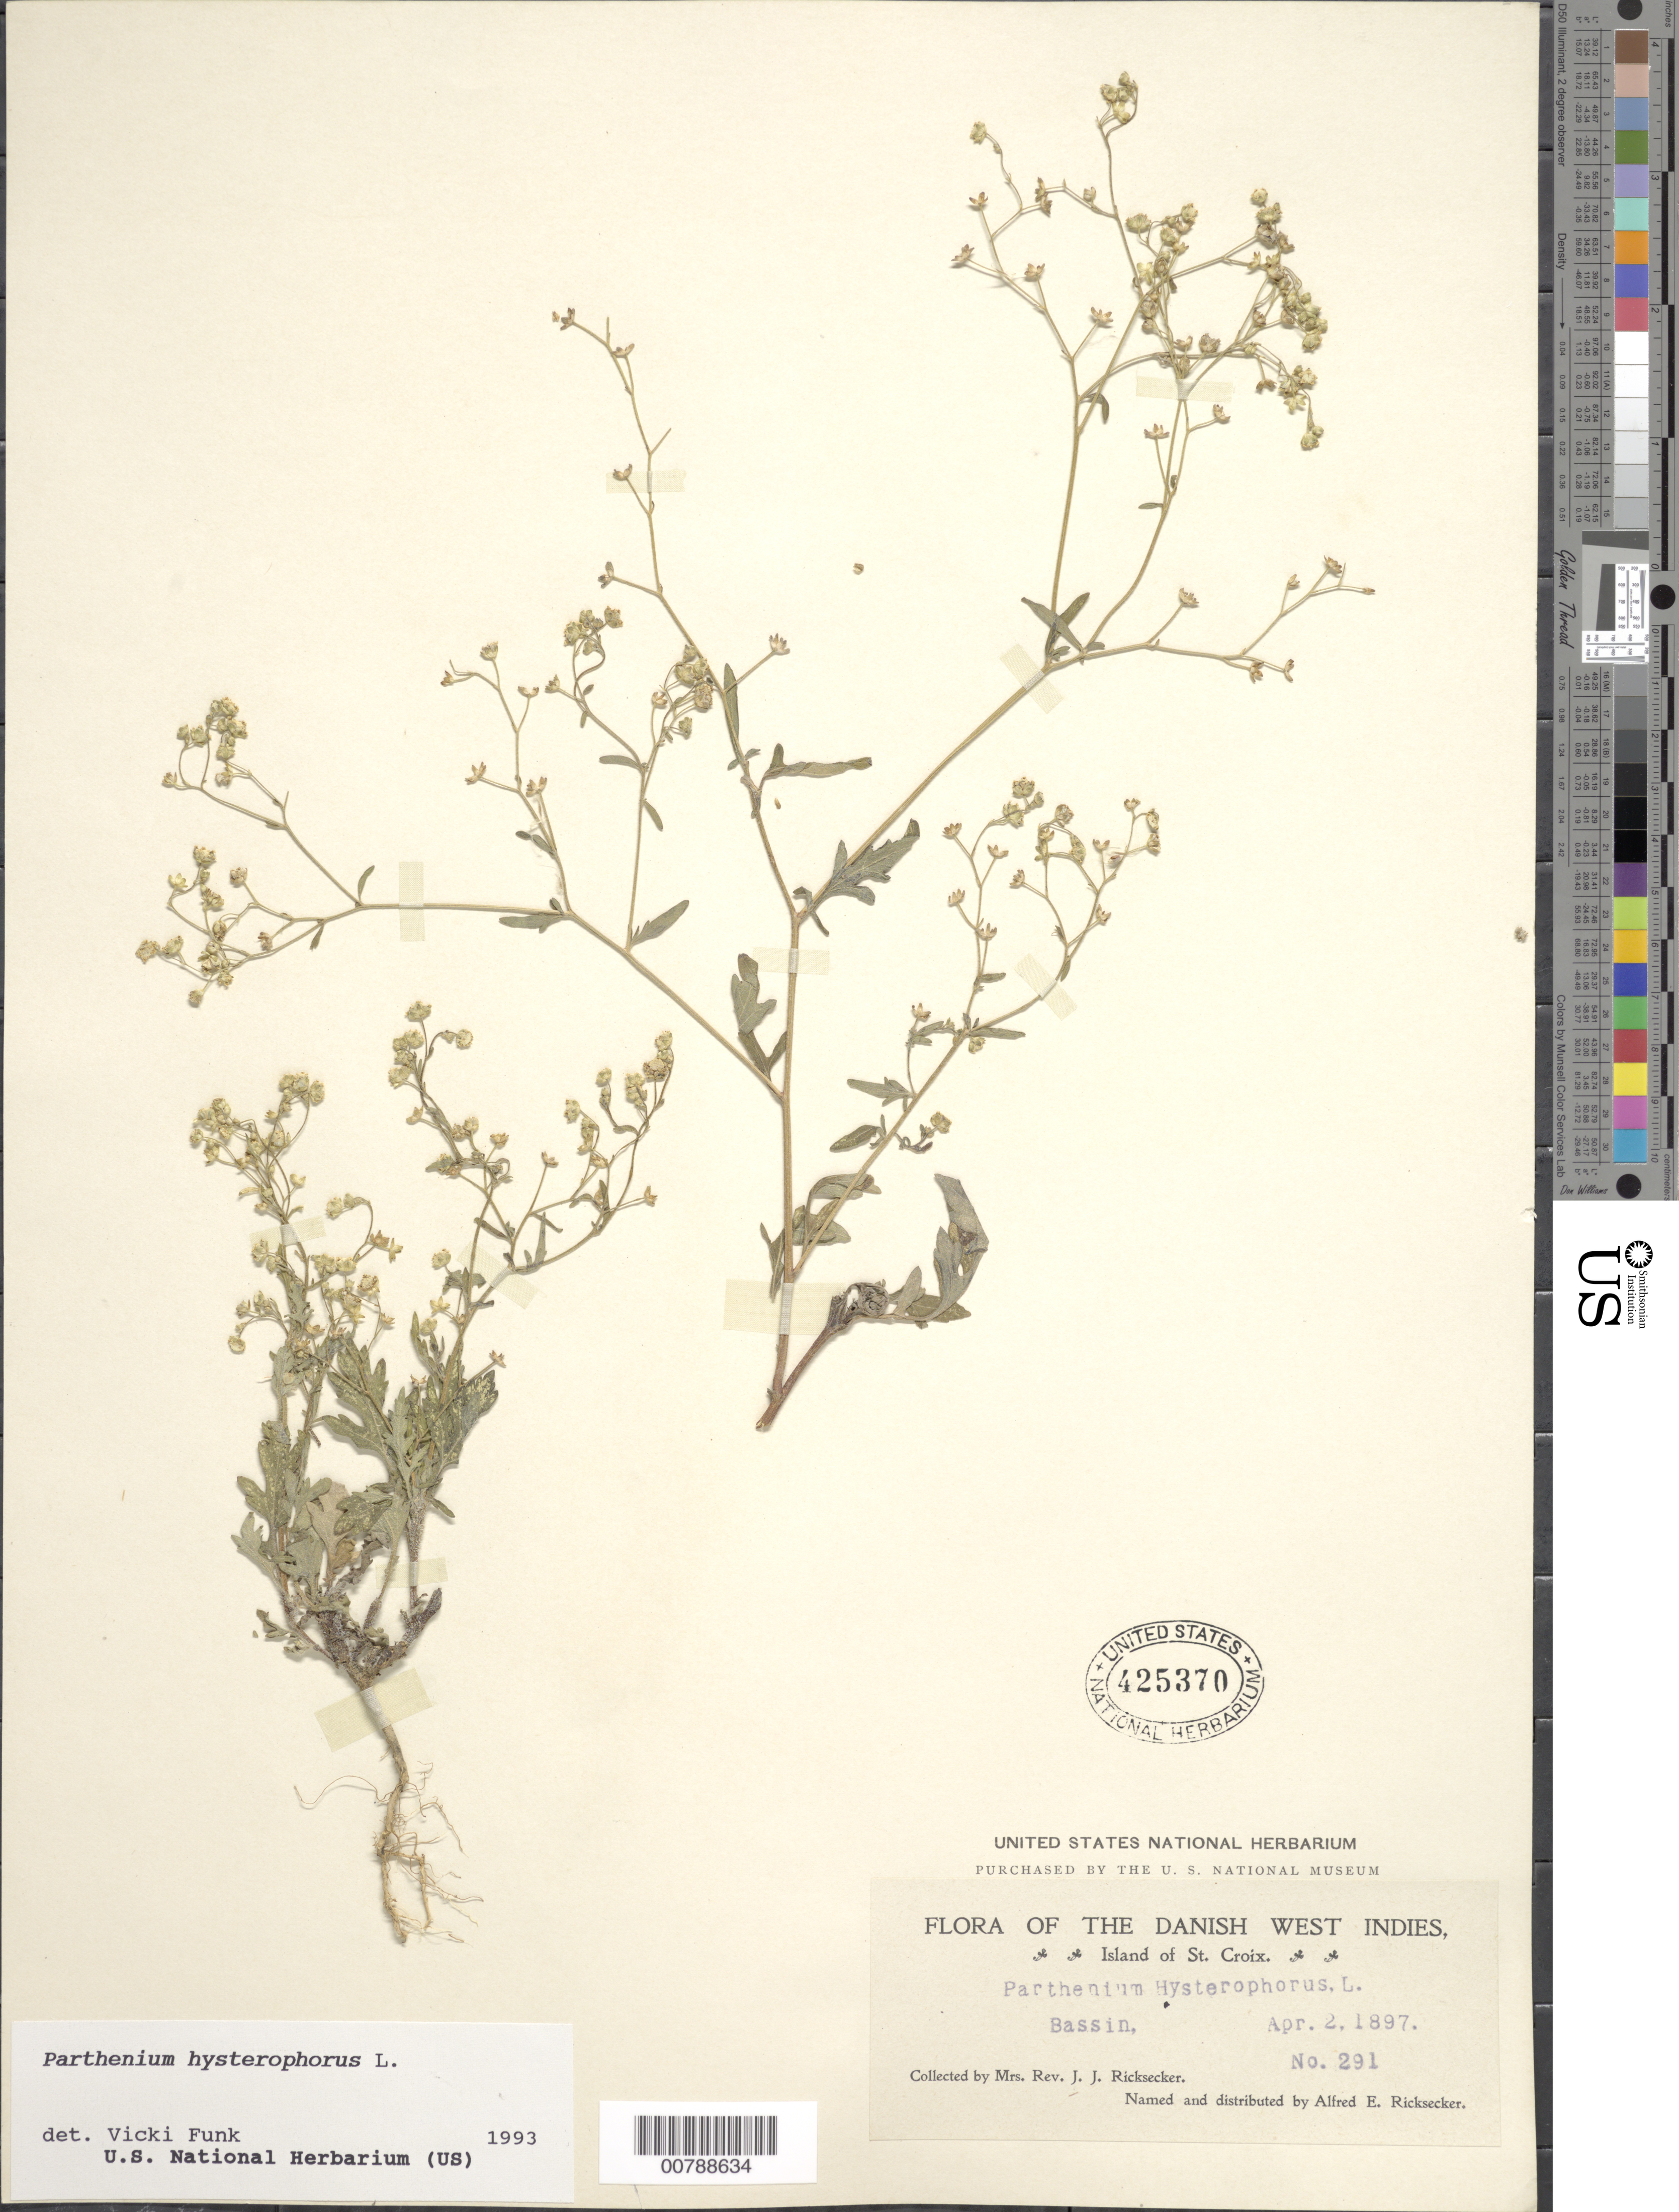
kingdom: Plantae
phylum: Tracheophyta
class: Magnoliopsida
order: Asterales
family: Asteraceae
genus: Parthenium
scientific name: Parthenium hysterophorus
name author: L.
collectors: L. A. Ricksecker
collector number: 2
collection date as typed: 02 Apr 1897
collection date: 1897-04-02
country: U.S. Virgin Islands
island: St. Croix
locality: Bassin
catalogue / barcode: US 425370